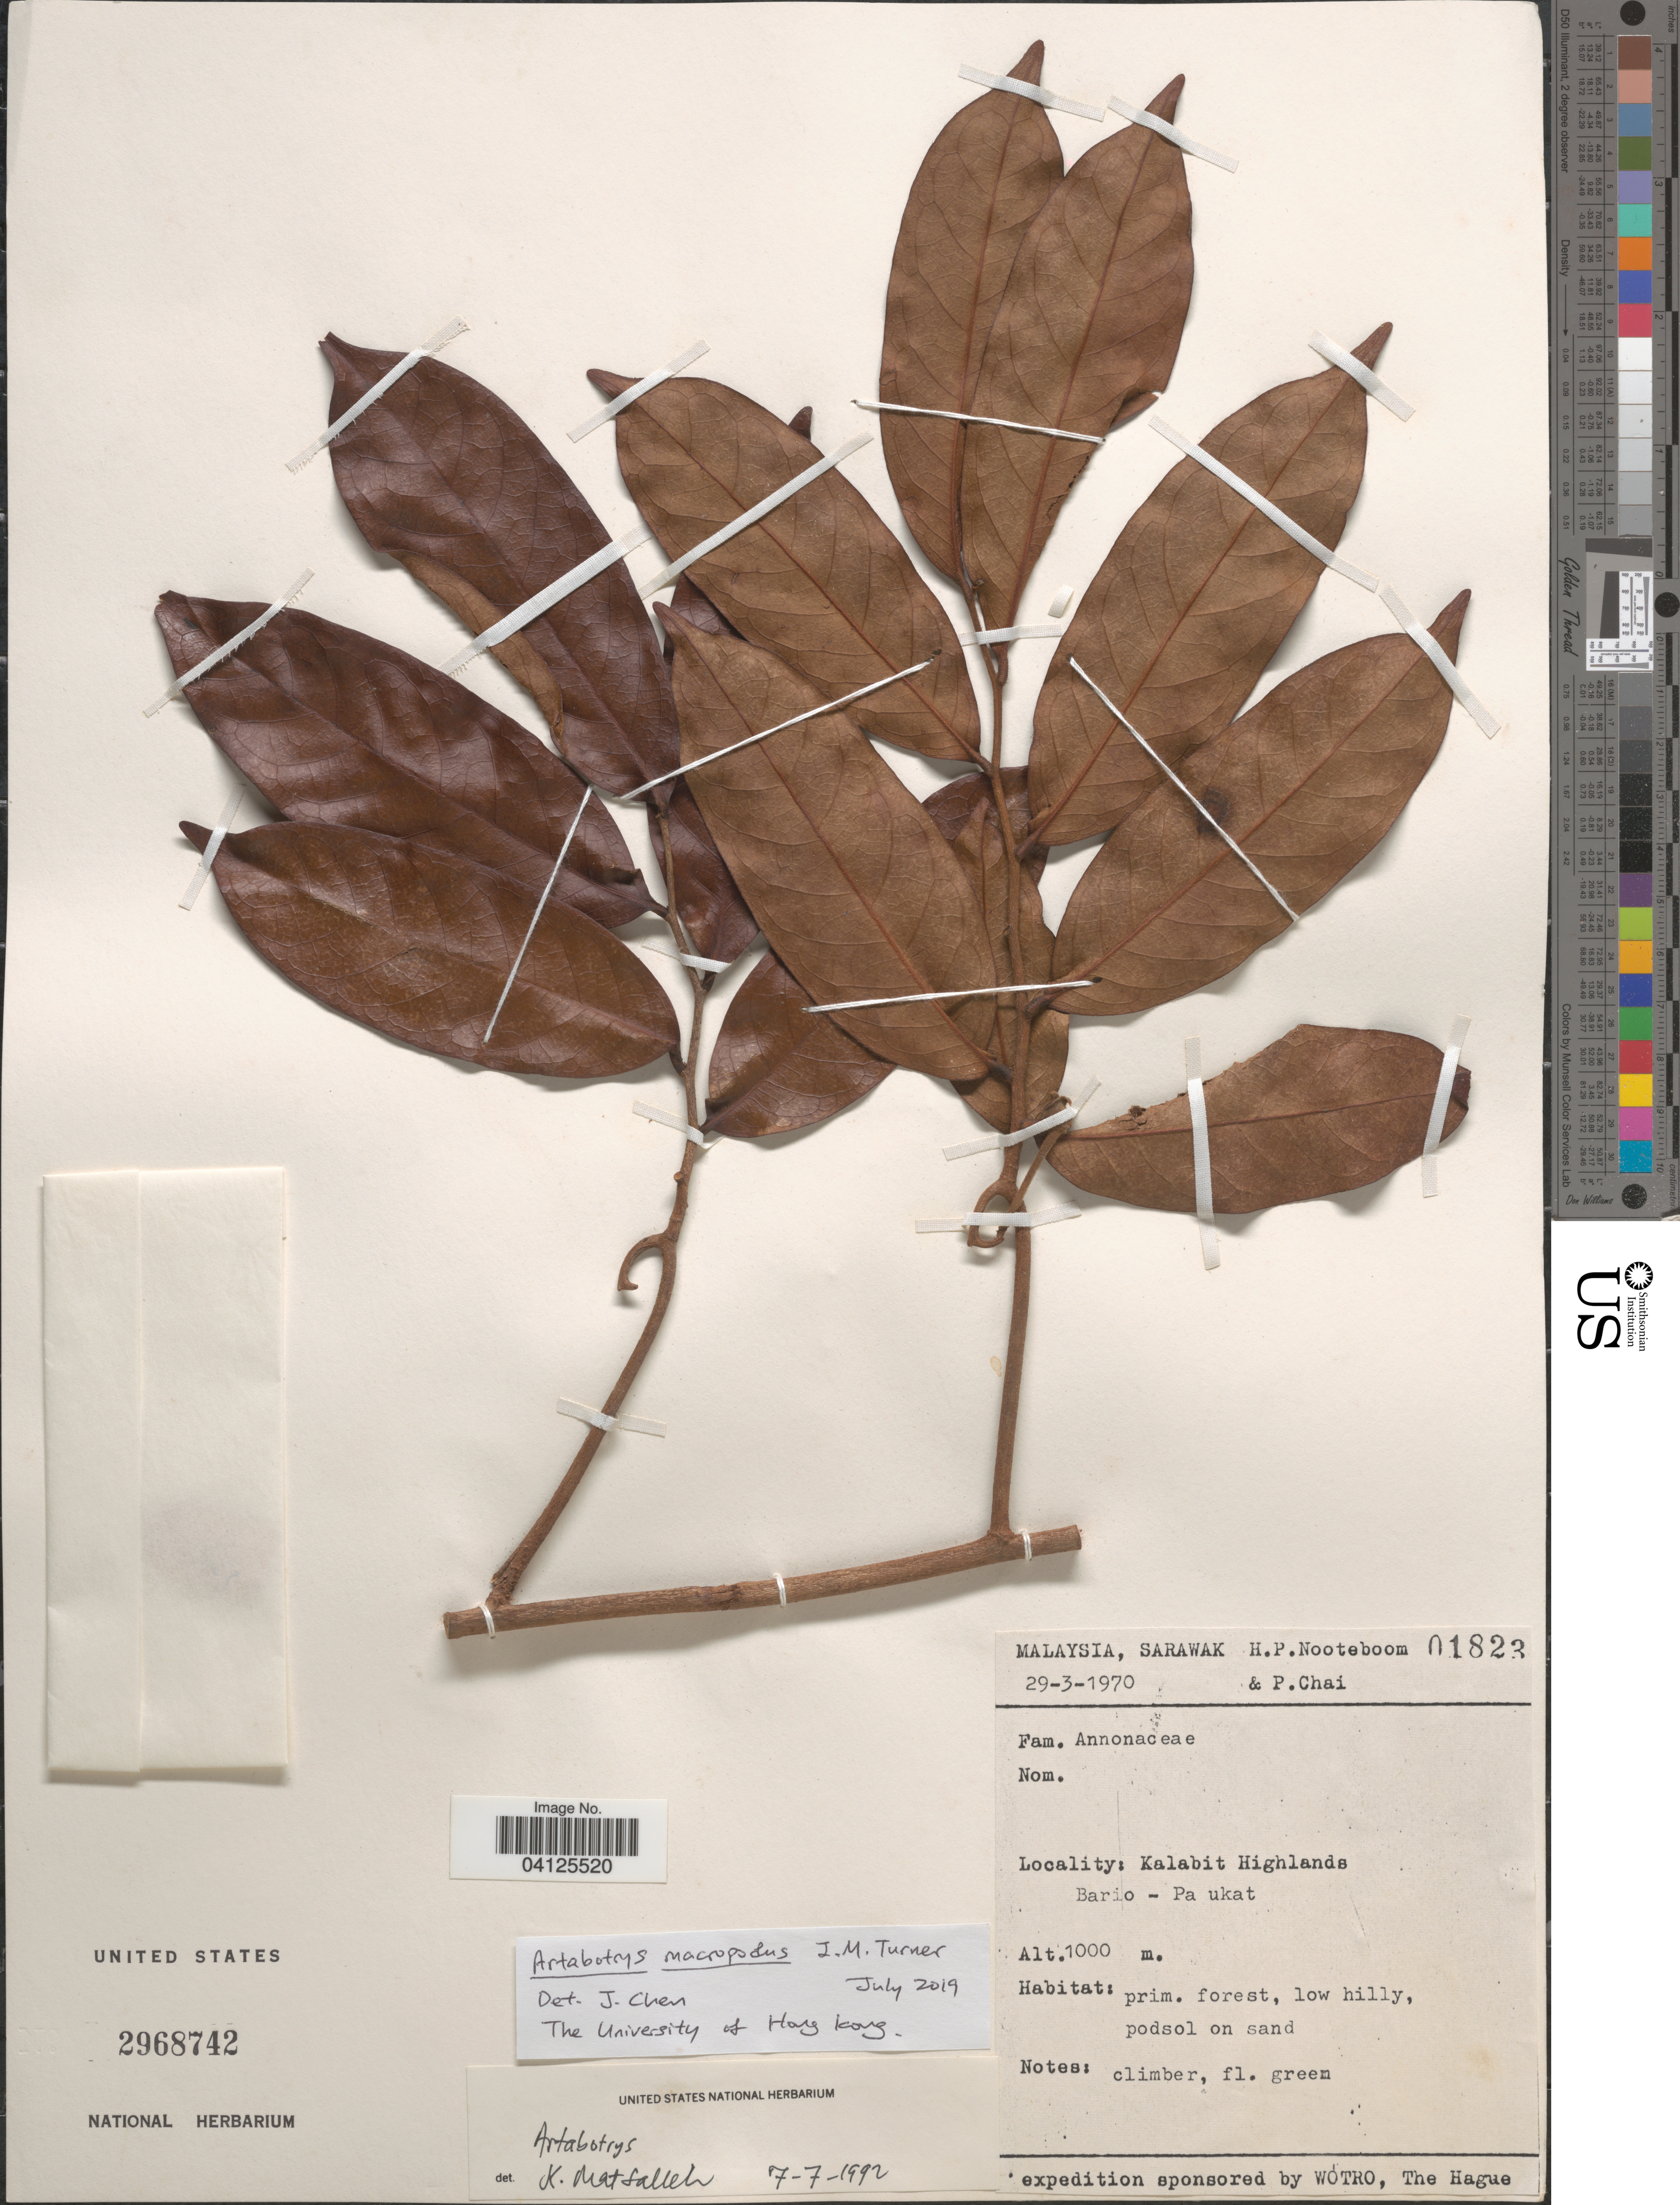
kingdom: Plantae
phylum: Tracheophyta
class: Magnoliopsida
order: Magnoliales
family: Annonaceae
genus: Artabotrys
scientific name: Artabotrys macropodus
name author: I.M. Turner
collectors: H. P. Nooteboom & P. Chai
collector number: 01823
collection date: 1970-03-29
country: Malaysia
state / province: Sarawak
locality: Kalabit Highlands. Bario - Pa ukat.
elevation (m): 1000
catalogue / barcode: US 2968742